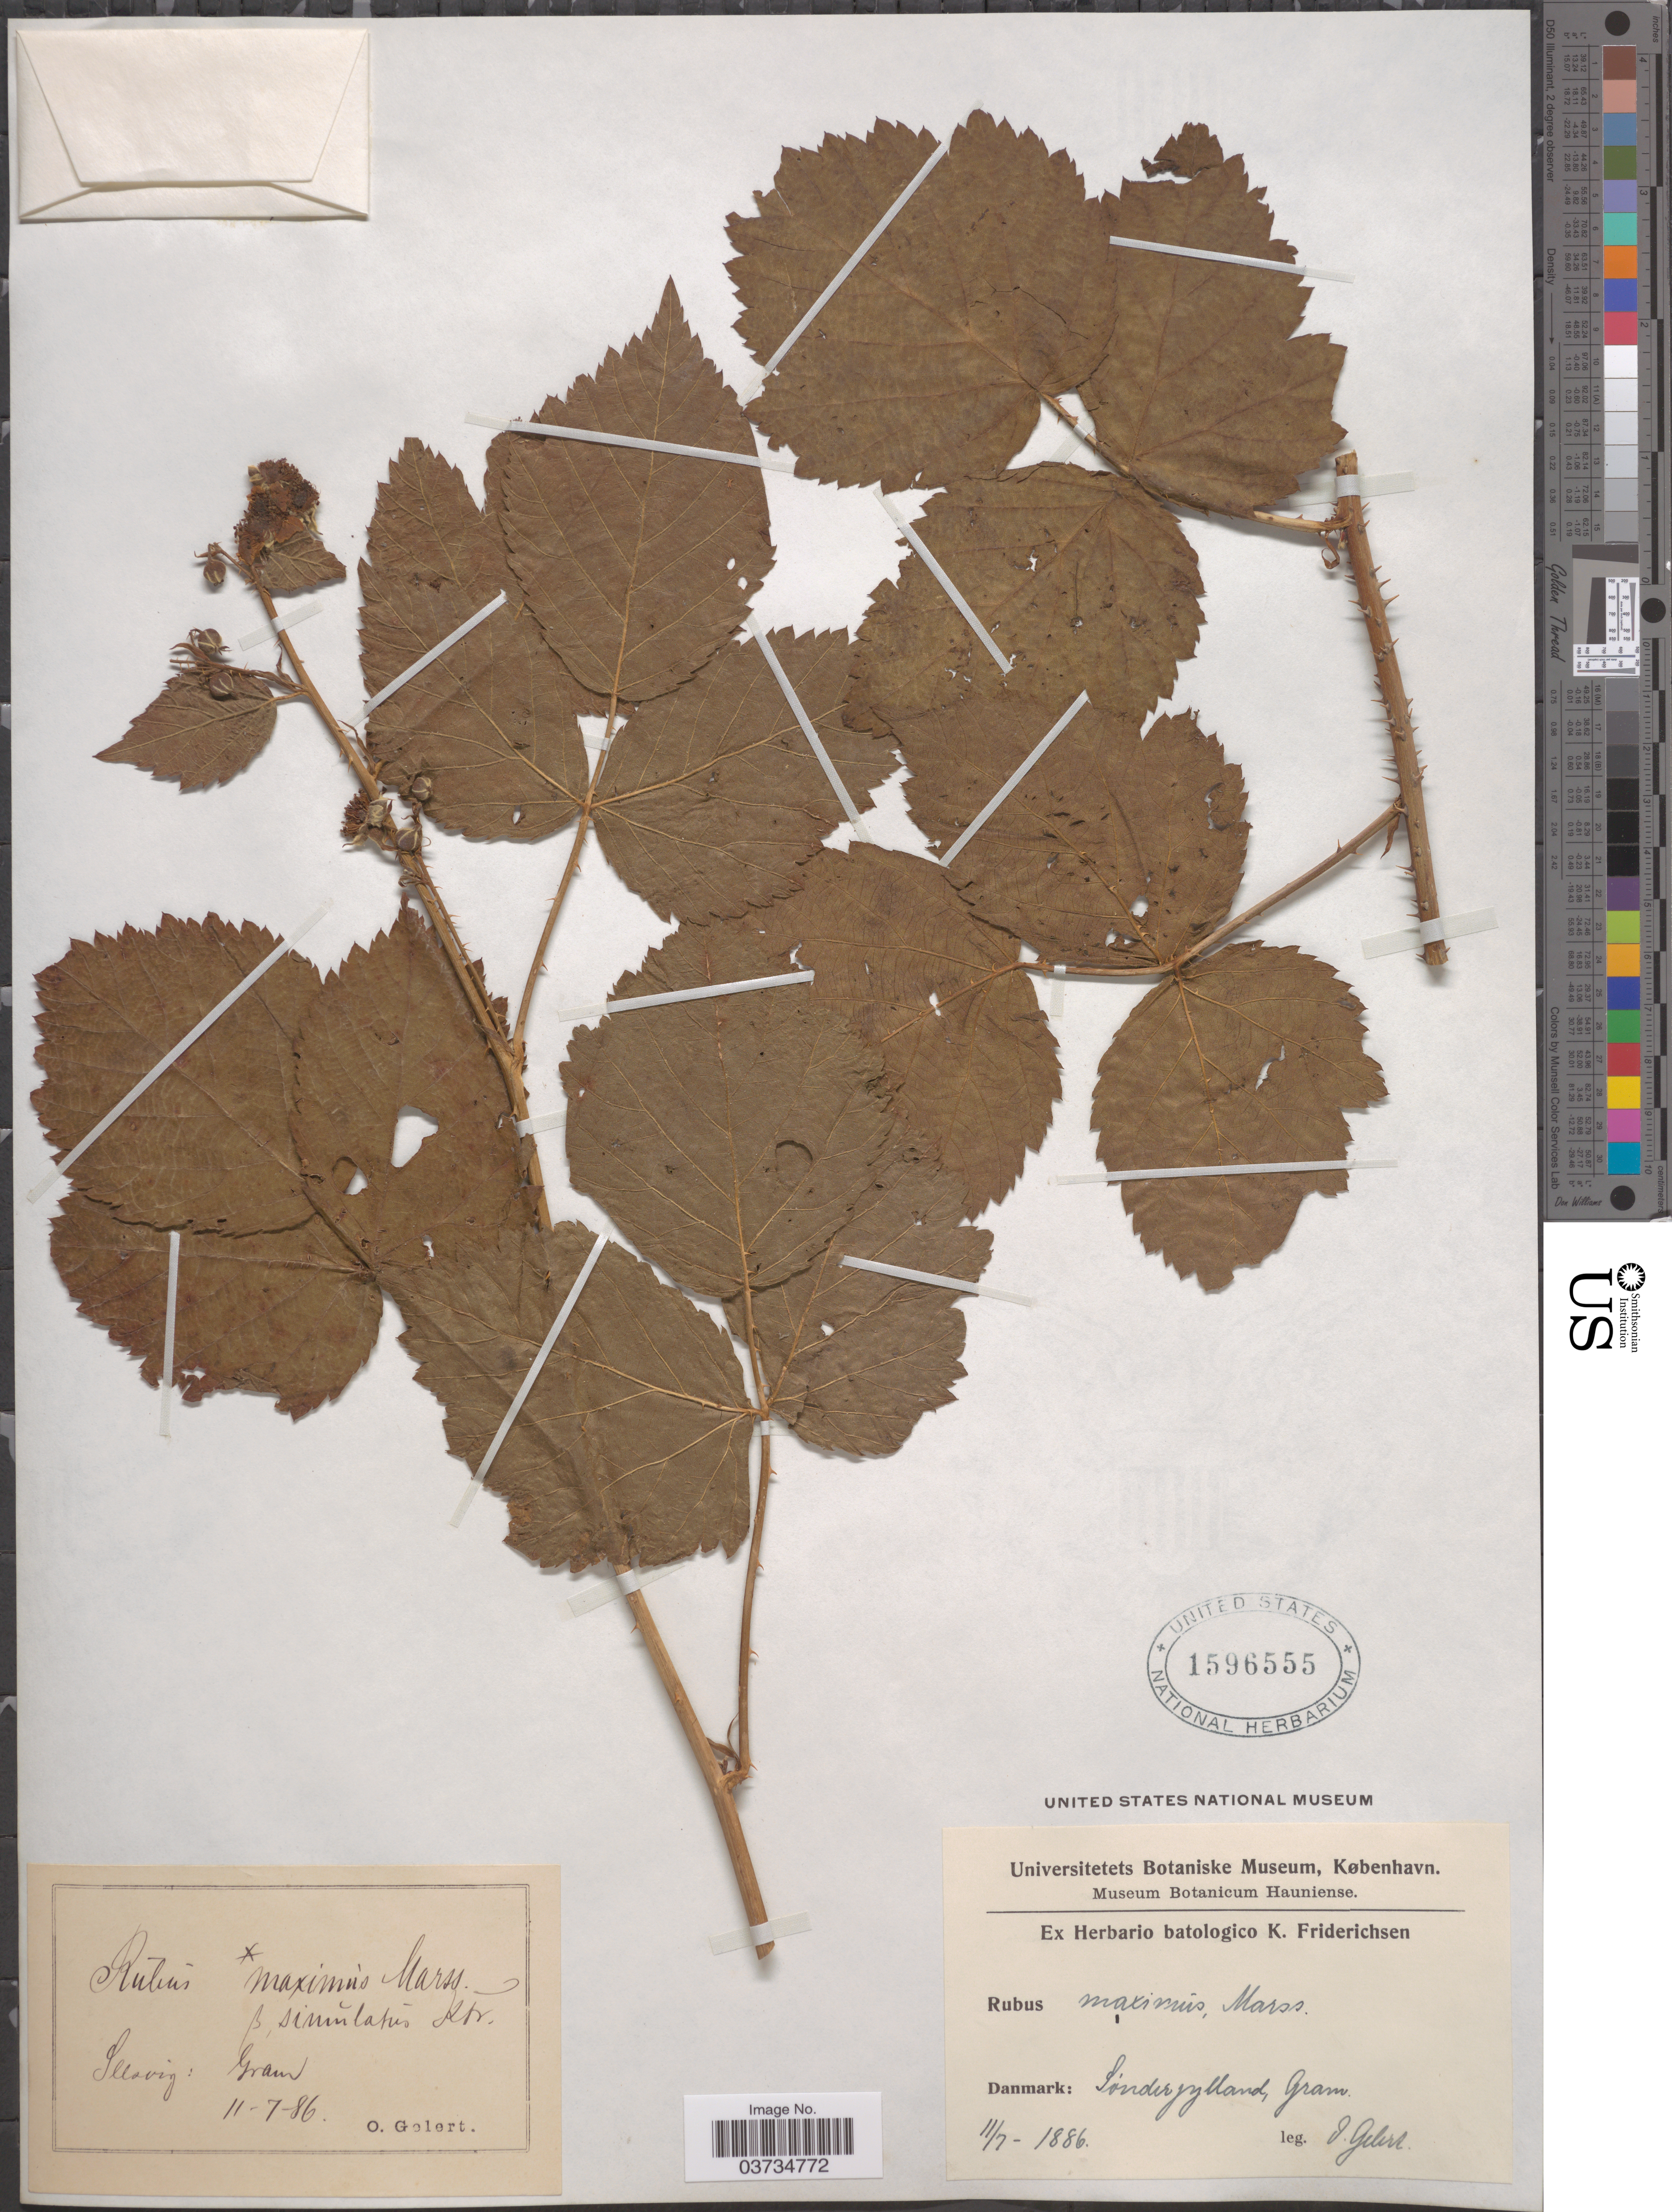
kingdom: Plantae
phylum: Tracheophyta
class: Magnoliopsida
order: Rosales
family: Rosaceae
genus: Rubus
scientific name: Rubus maximus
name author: T. Marsson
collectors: O. Gelert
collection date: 1886-07-11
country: Denmark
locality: Sónderjylland, Gram. Slesvig.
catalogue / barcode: US 1596555